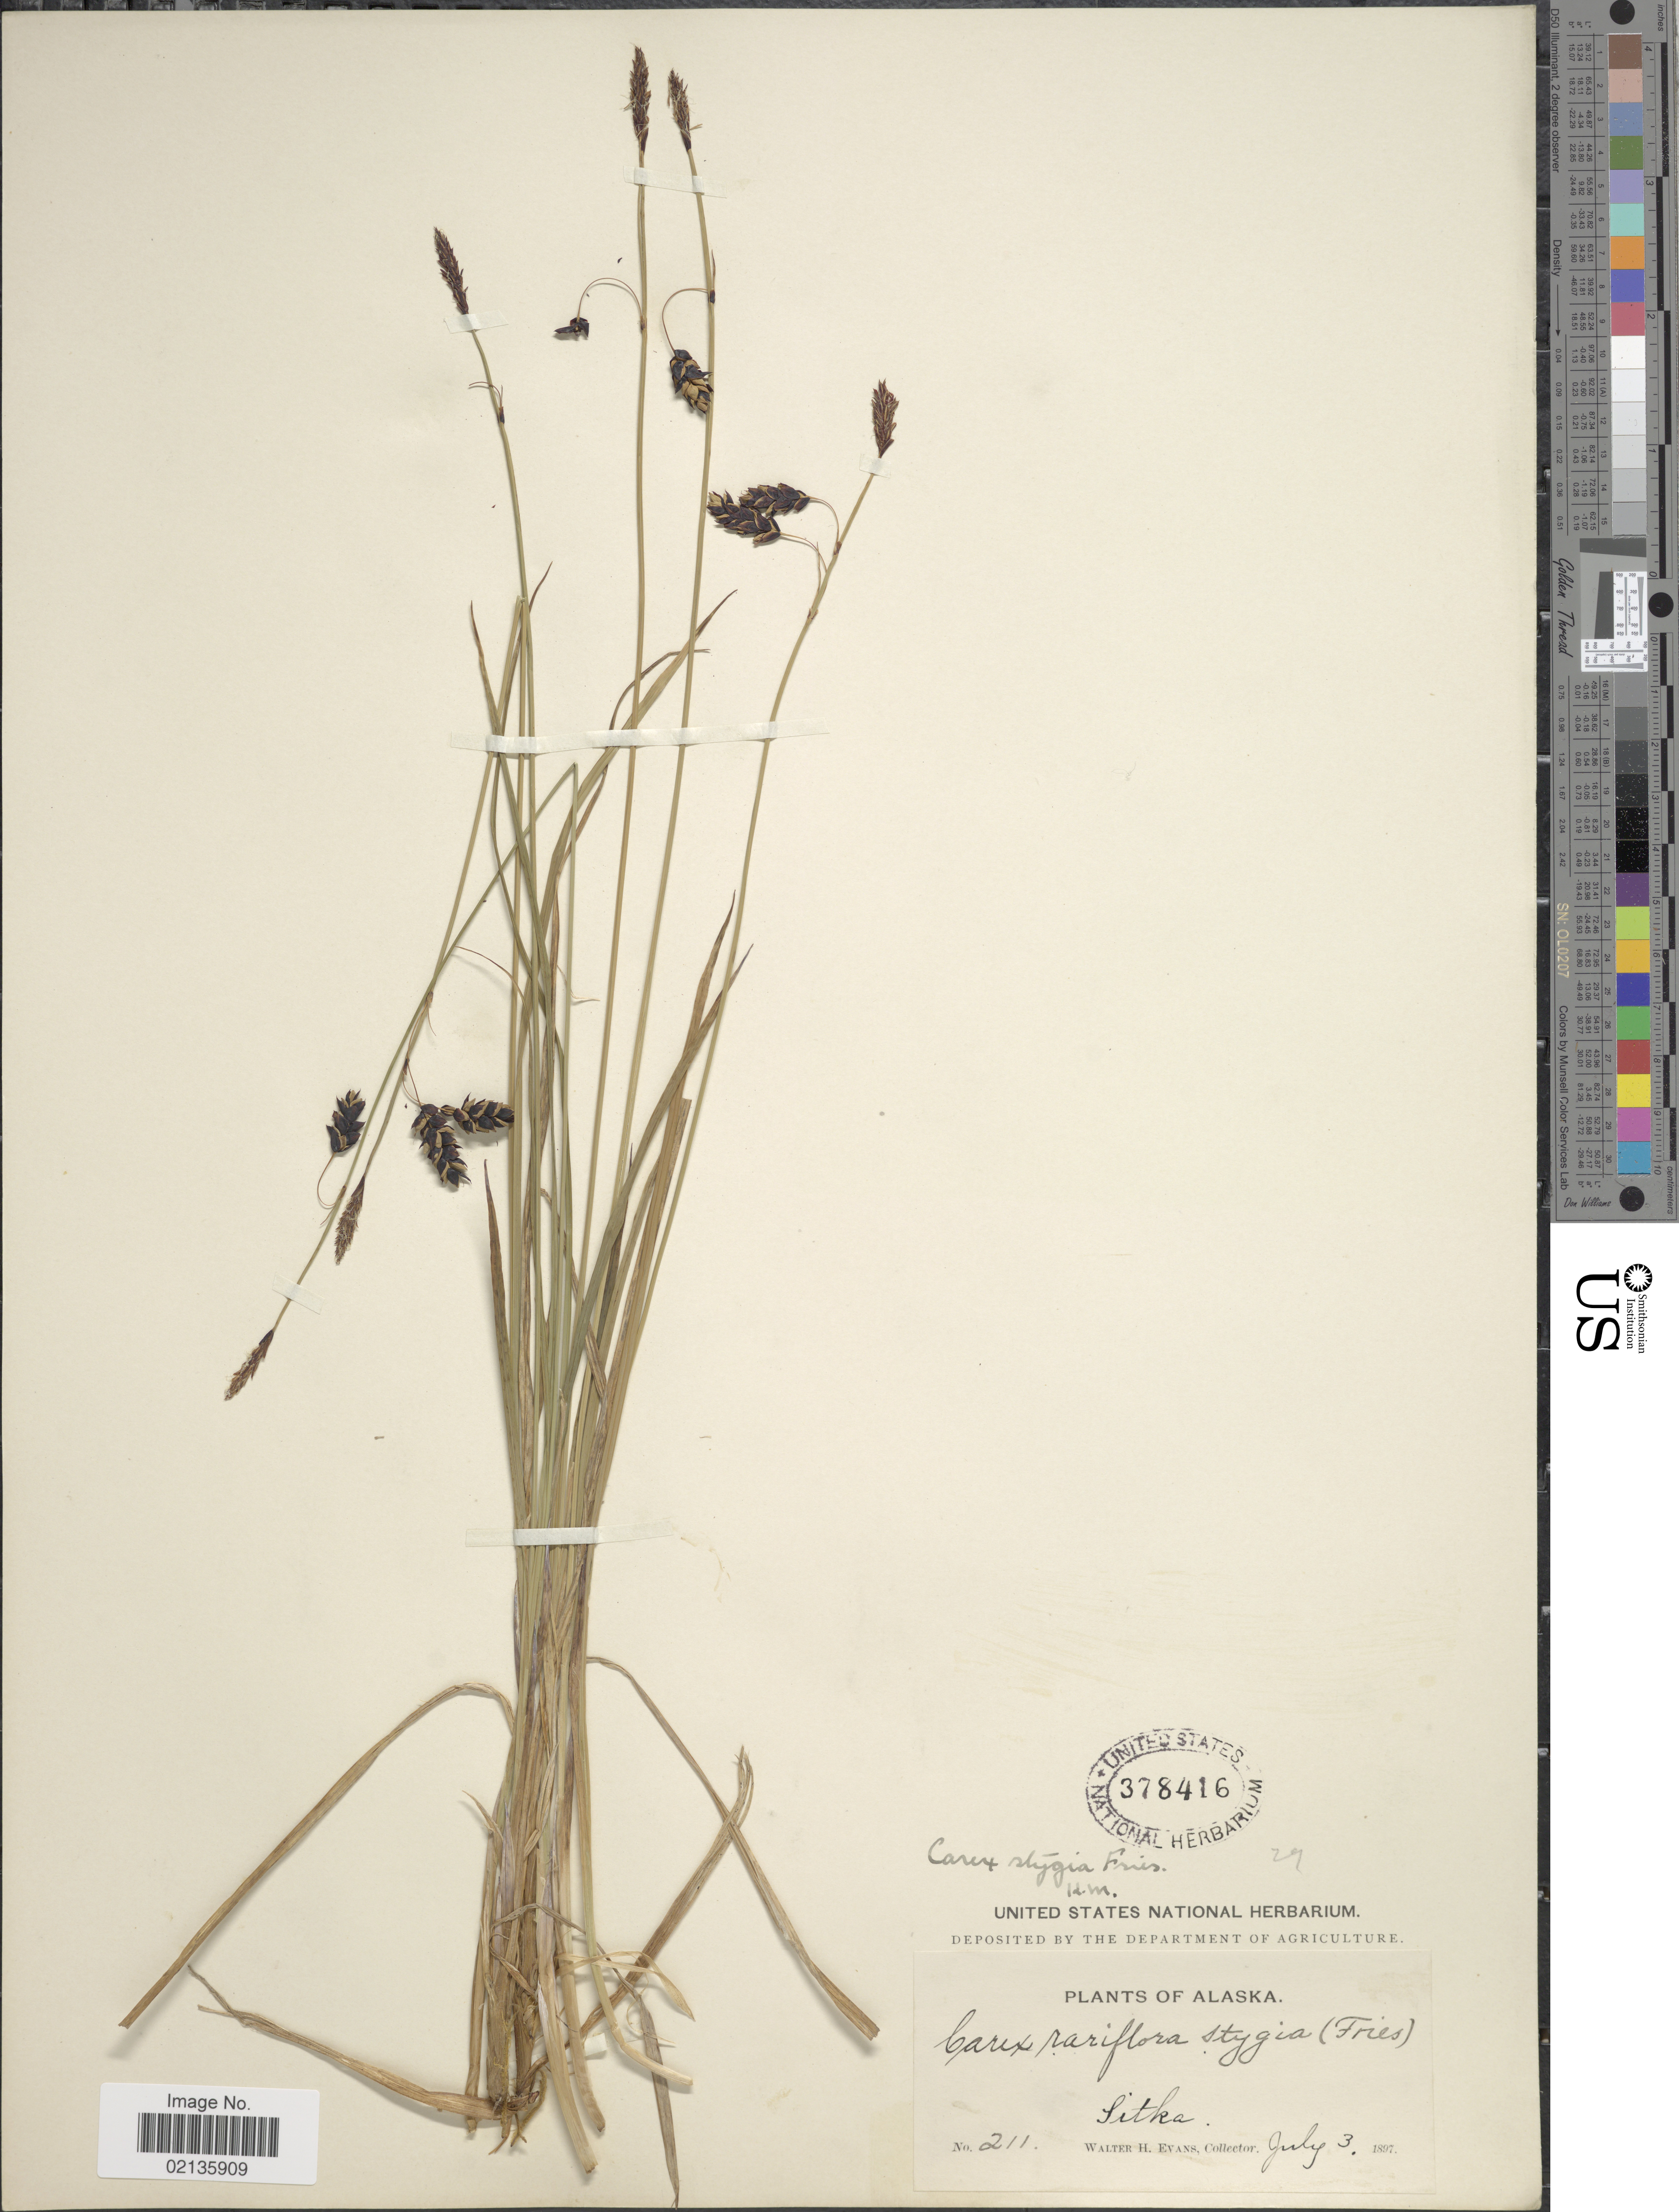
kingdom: Plantae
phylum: Tracheophyta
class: Liliopsida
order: Poales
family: Cyperaceae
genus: Carex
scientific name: Carex x stygia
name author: Fr.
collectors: W. H. Evans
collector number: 211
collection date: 1897-07-03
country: United States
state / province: Alaska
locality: Sitka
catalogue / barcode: US 378416